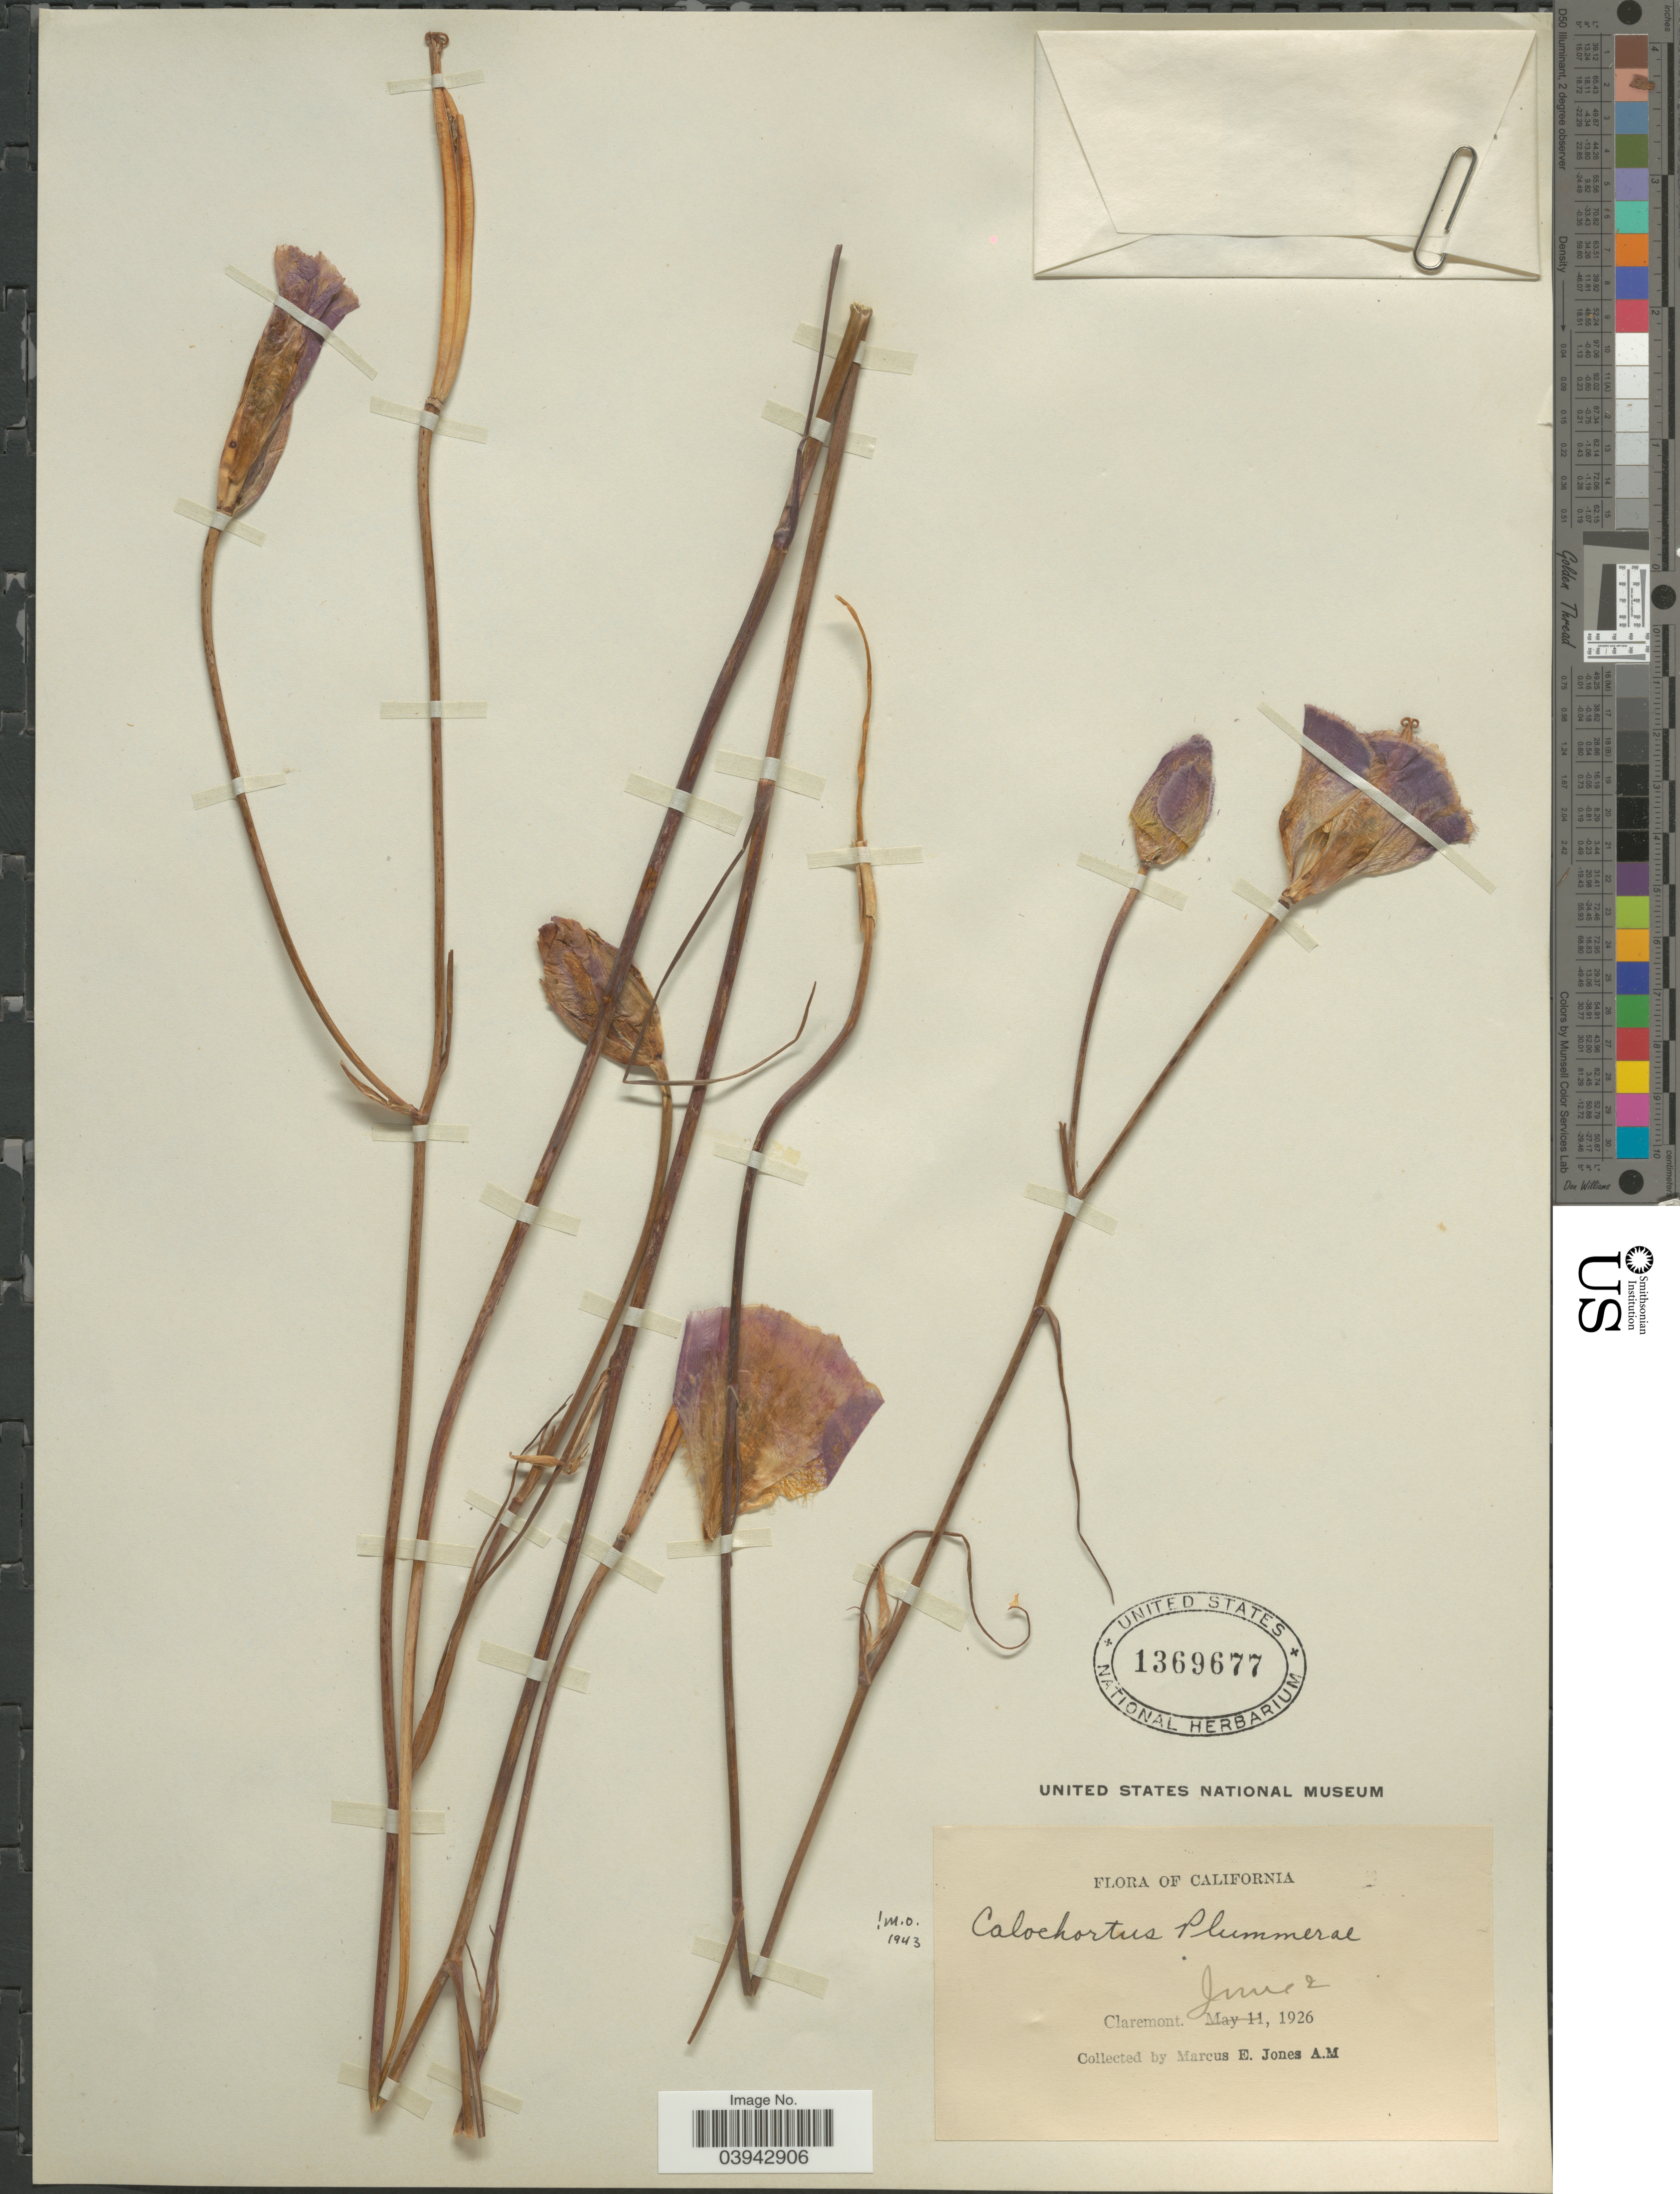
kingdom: Plantae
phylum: Tracheophyta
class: Liliopsida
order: Liliales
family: Liliaceae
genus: Calochortus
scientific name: Calochortus plummerae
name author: Greene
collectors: M. E. Jones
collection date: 1926-06-02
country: United States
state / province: California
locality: Claremont.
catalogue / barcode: US 1369677